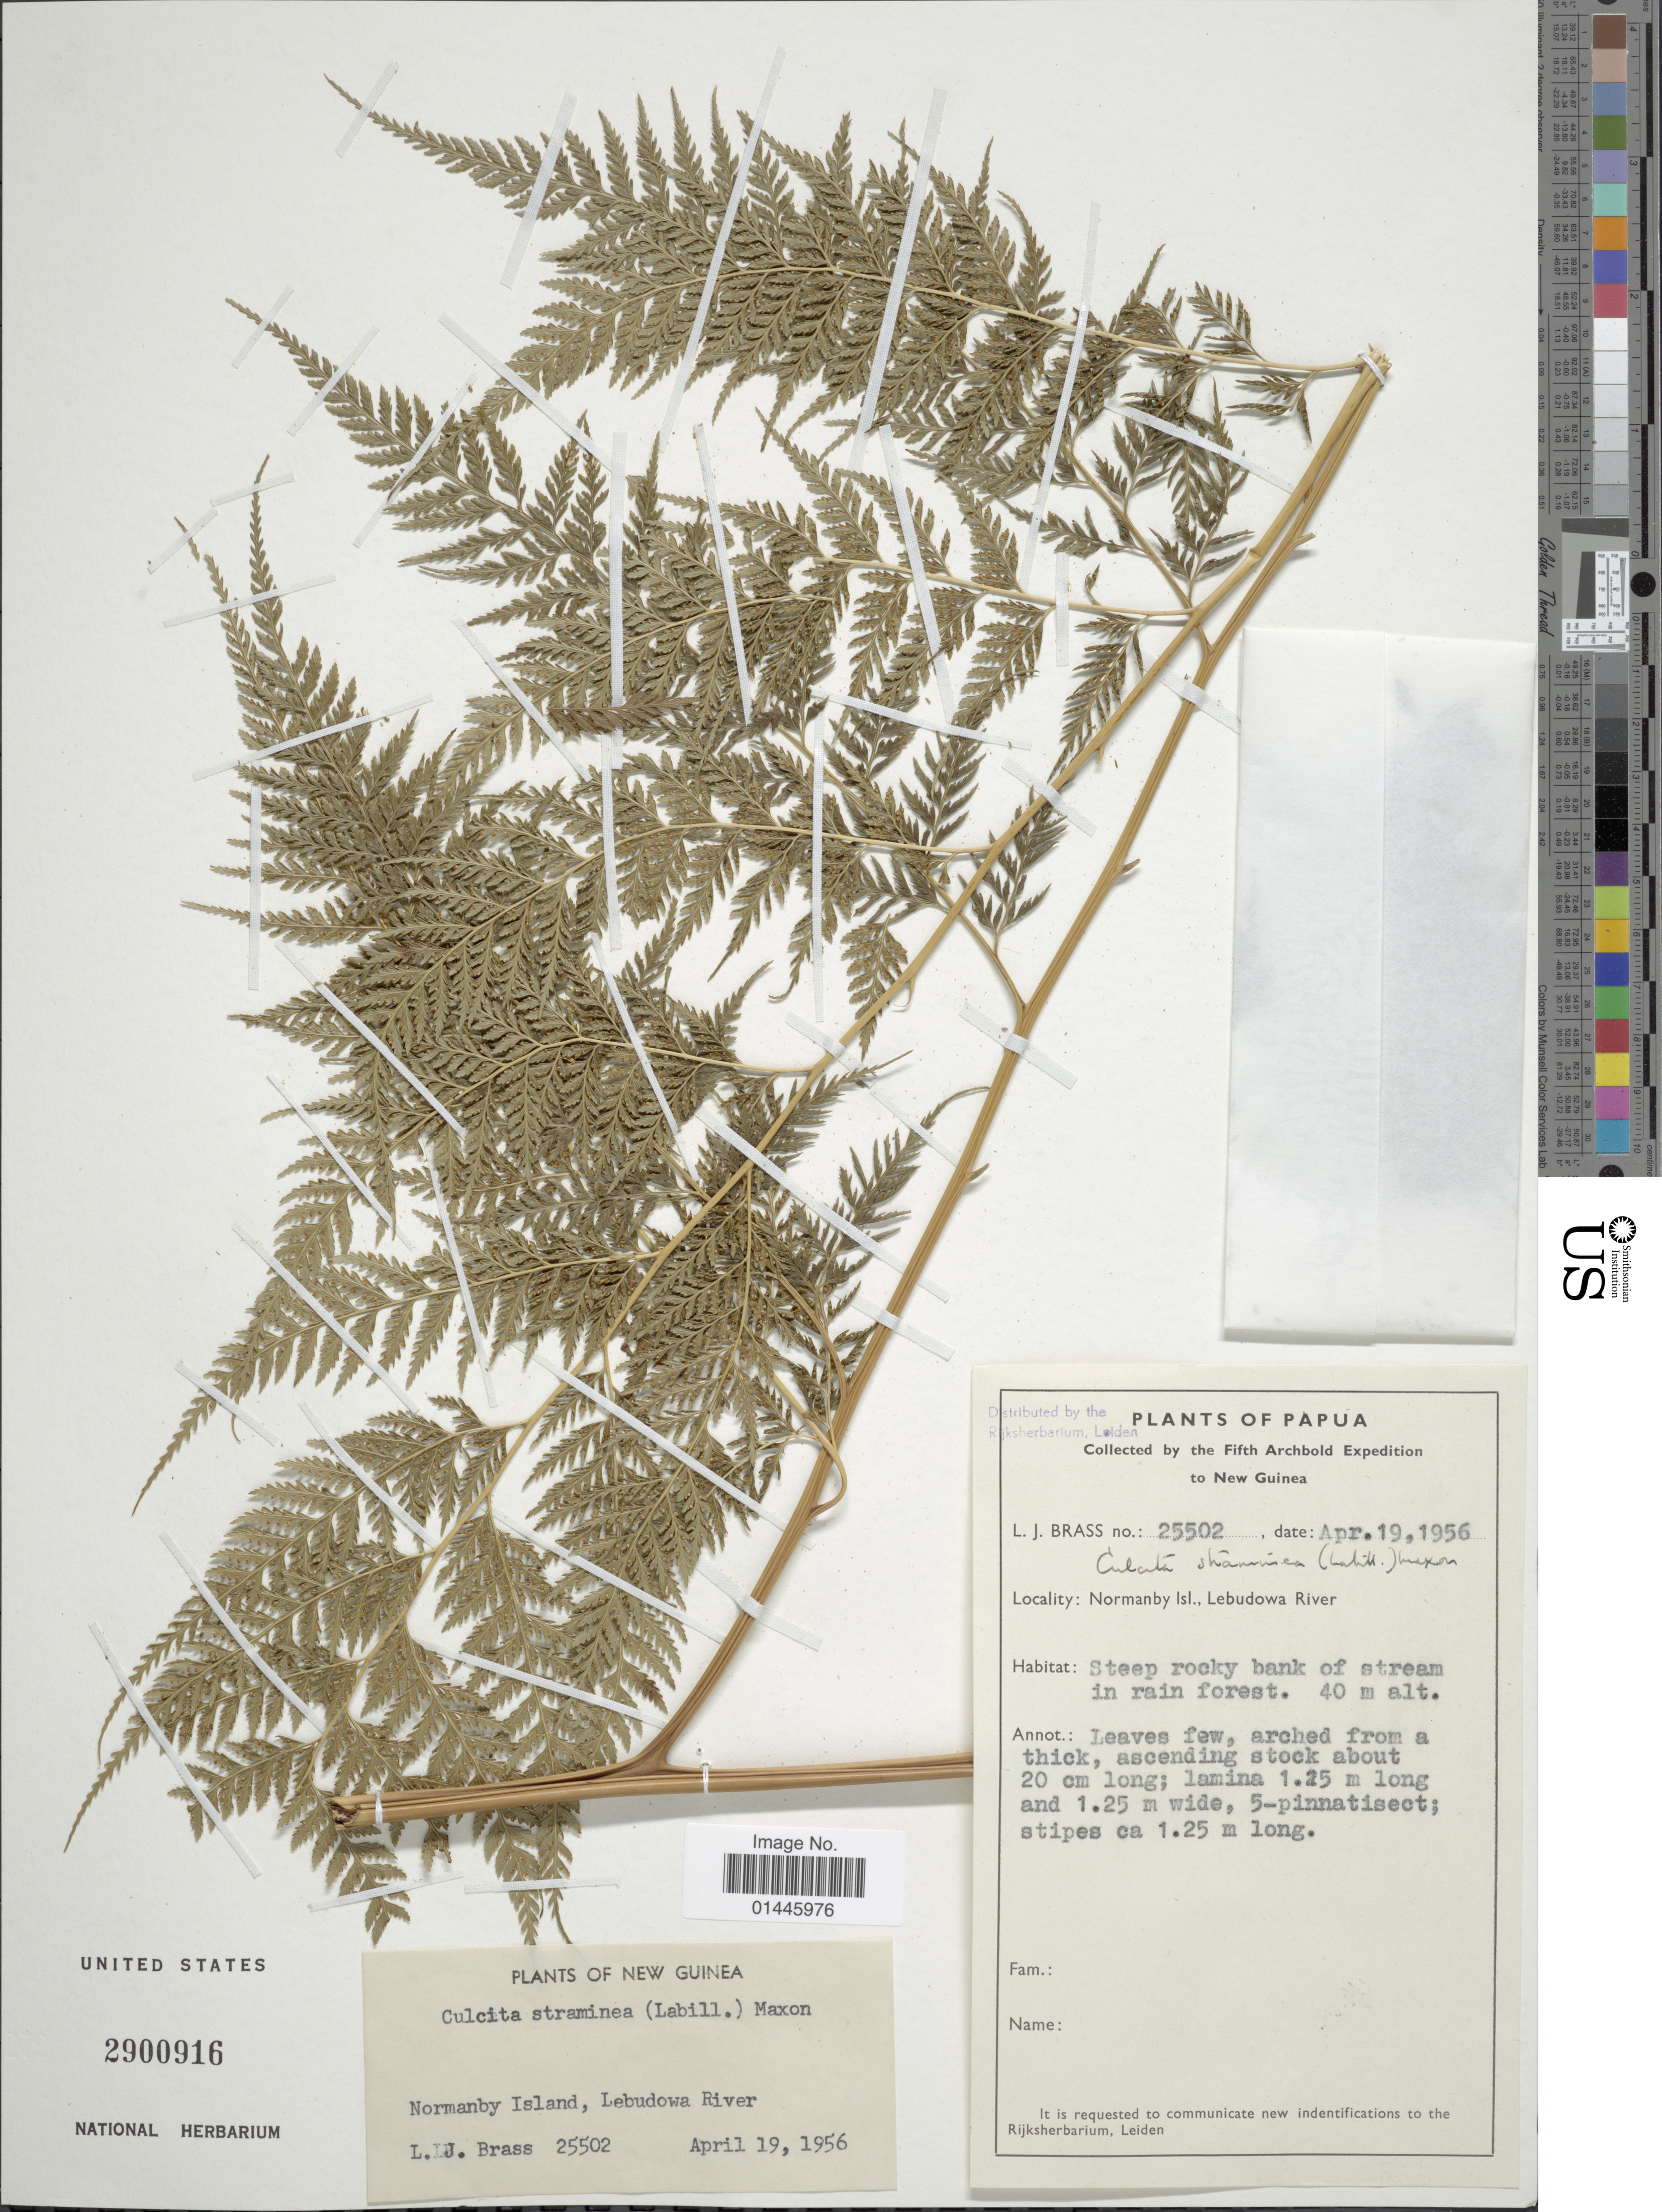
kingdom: Plantae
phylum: Tracheophyta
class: Polypodiopsida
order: Cyatheales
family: Dicksoniaceae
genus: Calochlaena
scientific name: Calochlaena straminea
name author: (Labill.) M.D. Turner & R.A. White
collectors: L. J. Brass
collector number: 25502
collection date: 1956-04-19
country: Papua New Guinea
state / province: Milne Bay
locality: Steep rocky bank of stream in rain forest, New Guinea, Normanby Island, Lebudowa River.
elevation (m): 40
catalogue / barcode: US 2900916